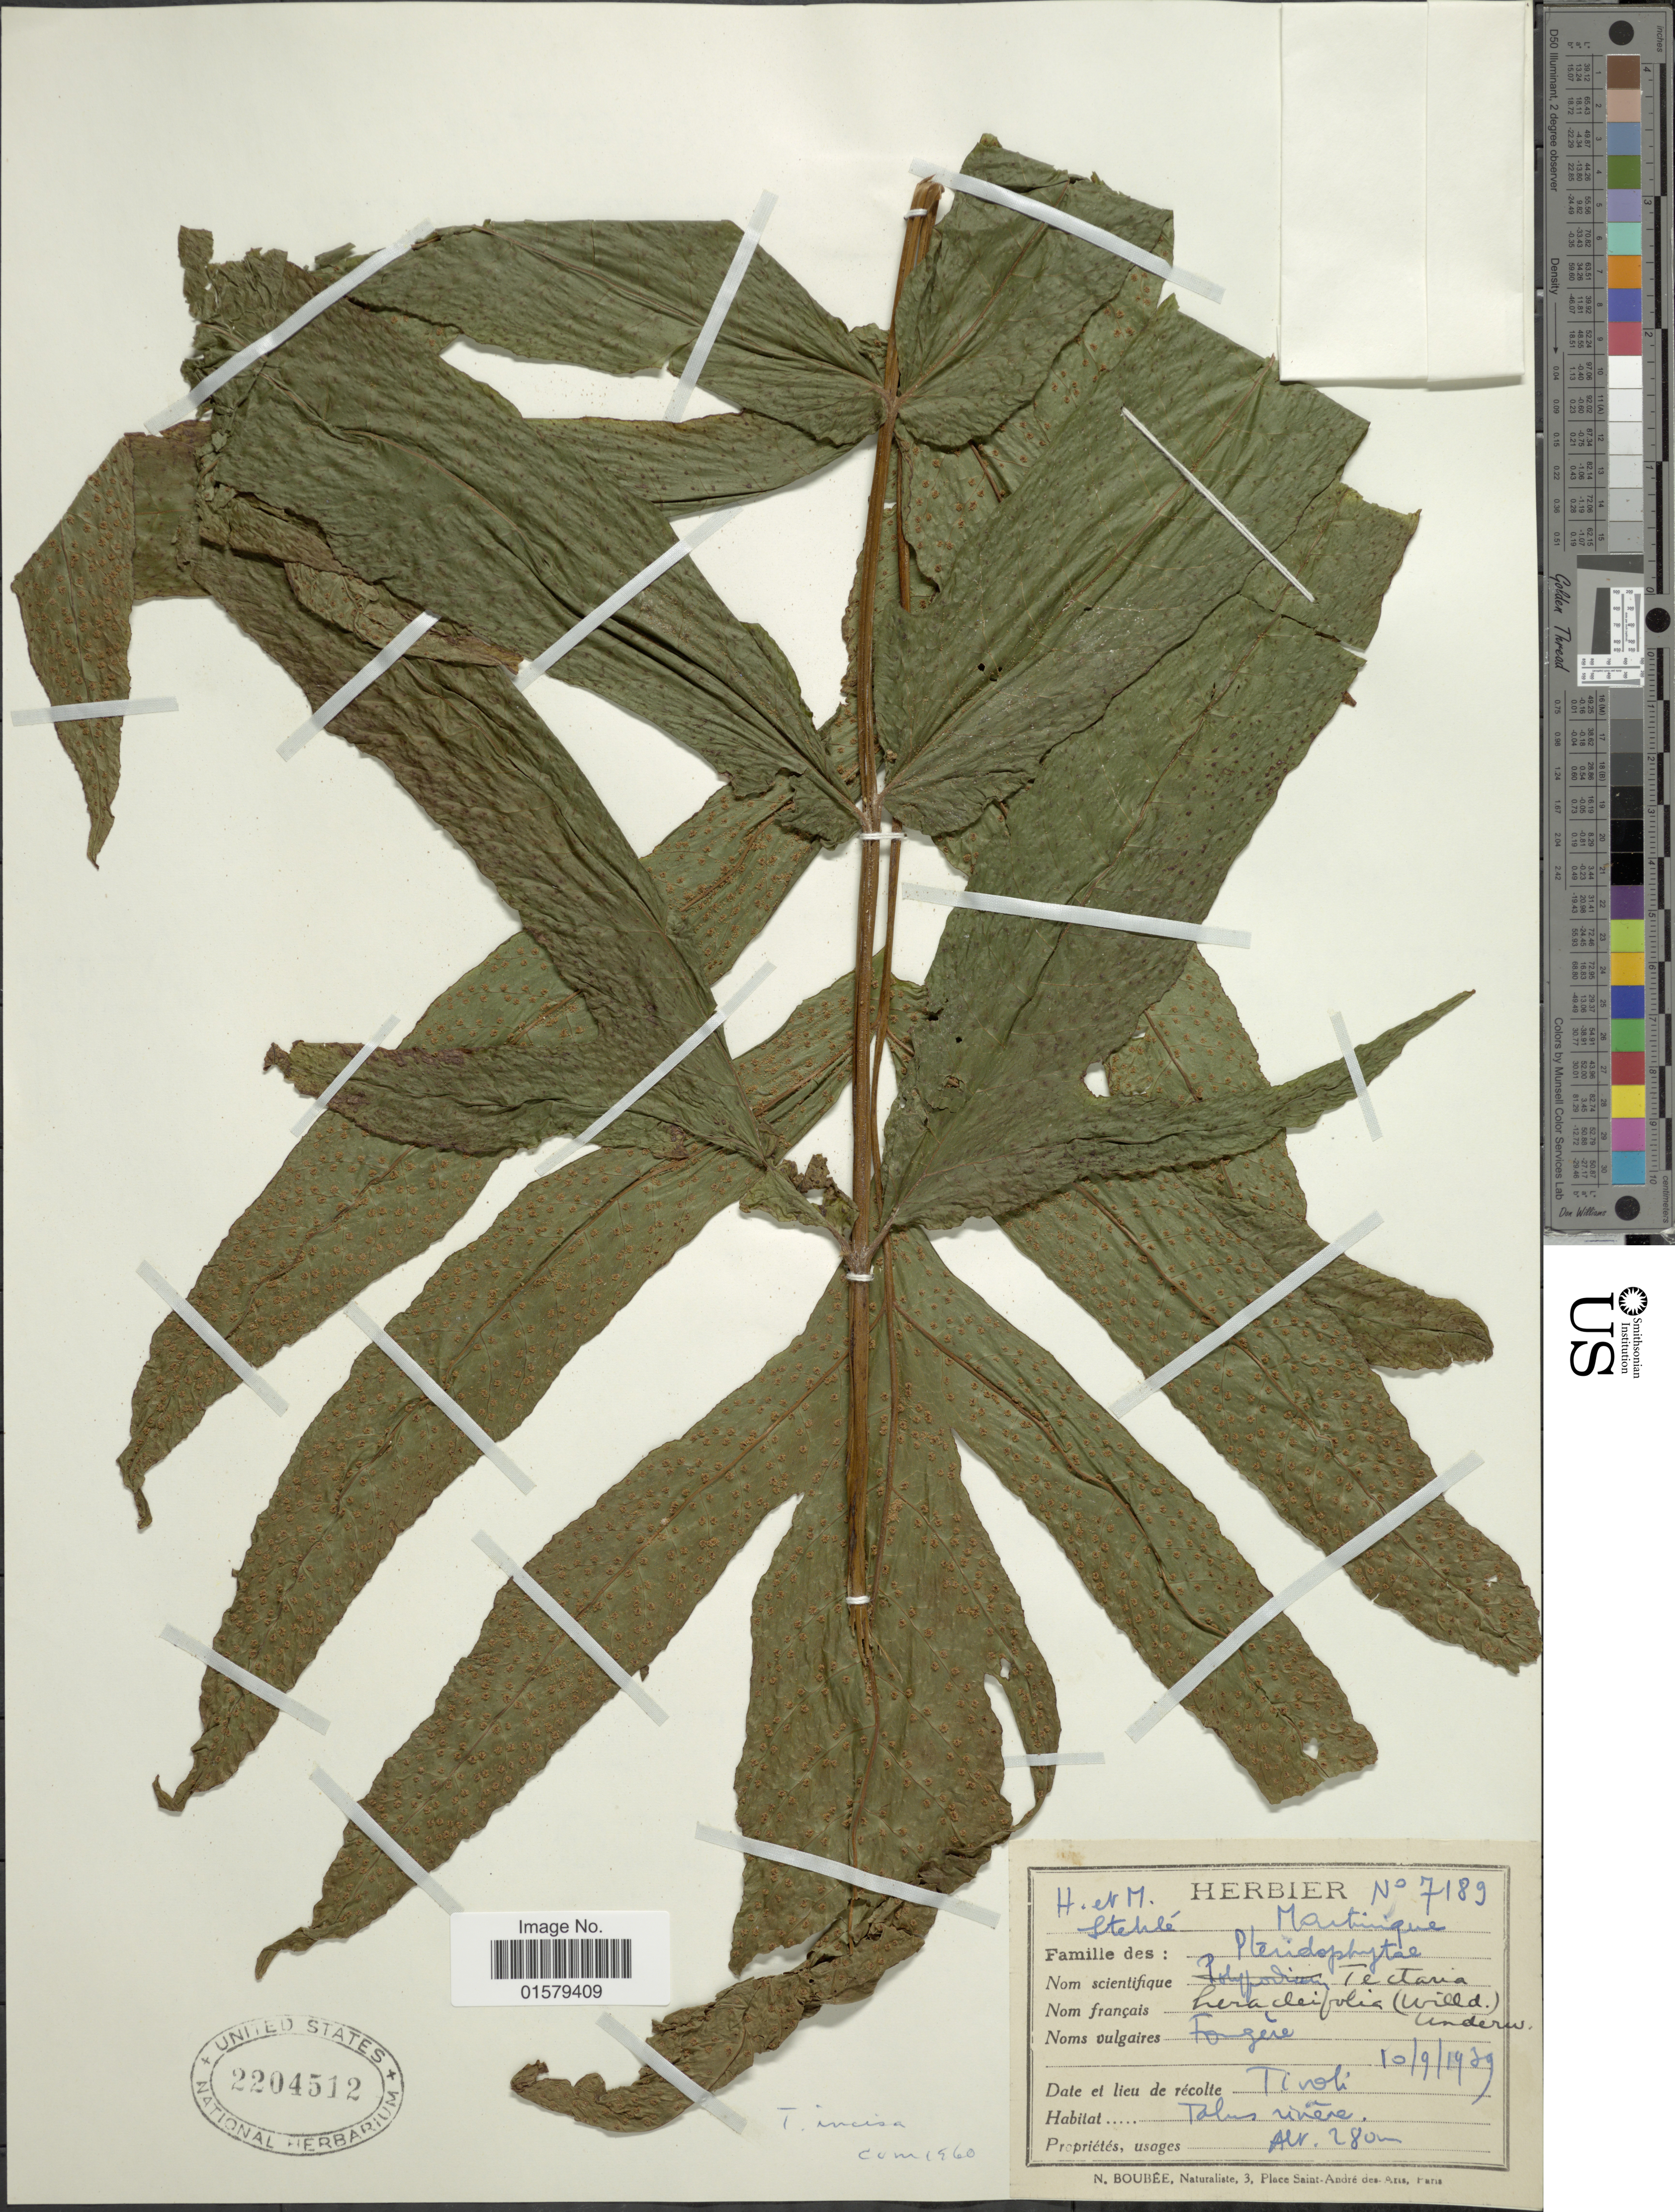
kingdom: Plantae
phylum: Tracheophyta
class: Polypodiopsida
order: Polypodiales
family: Tectariaceae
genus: Tectaria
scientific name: Tectaria incisa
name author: Cav.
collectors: H. Stehlé & M. Stehlé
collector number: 7189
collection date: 1939-09-10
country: Martinique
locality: Tinoli, Talus Riviere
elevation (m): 280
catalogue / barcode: US 2204512